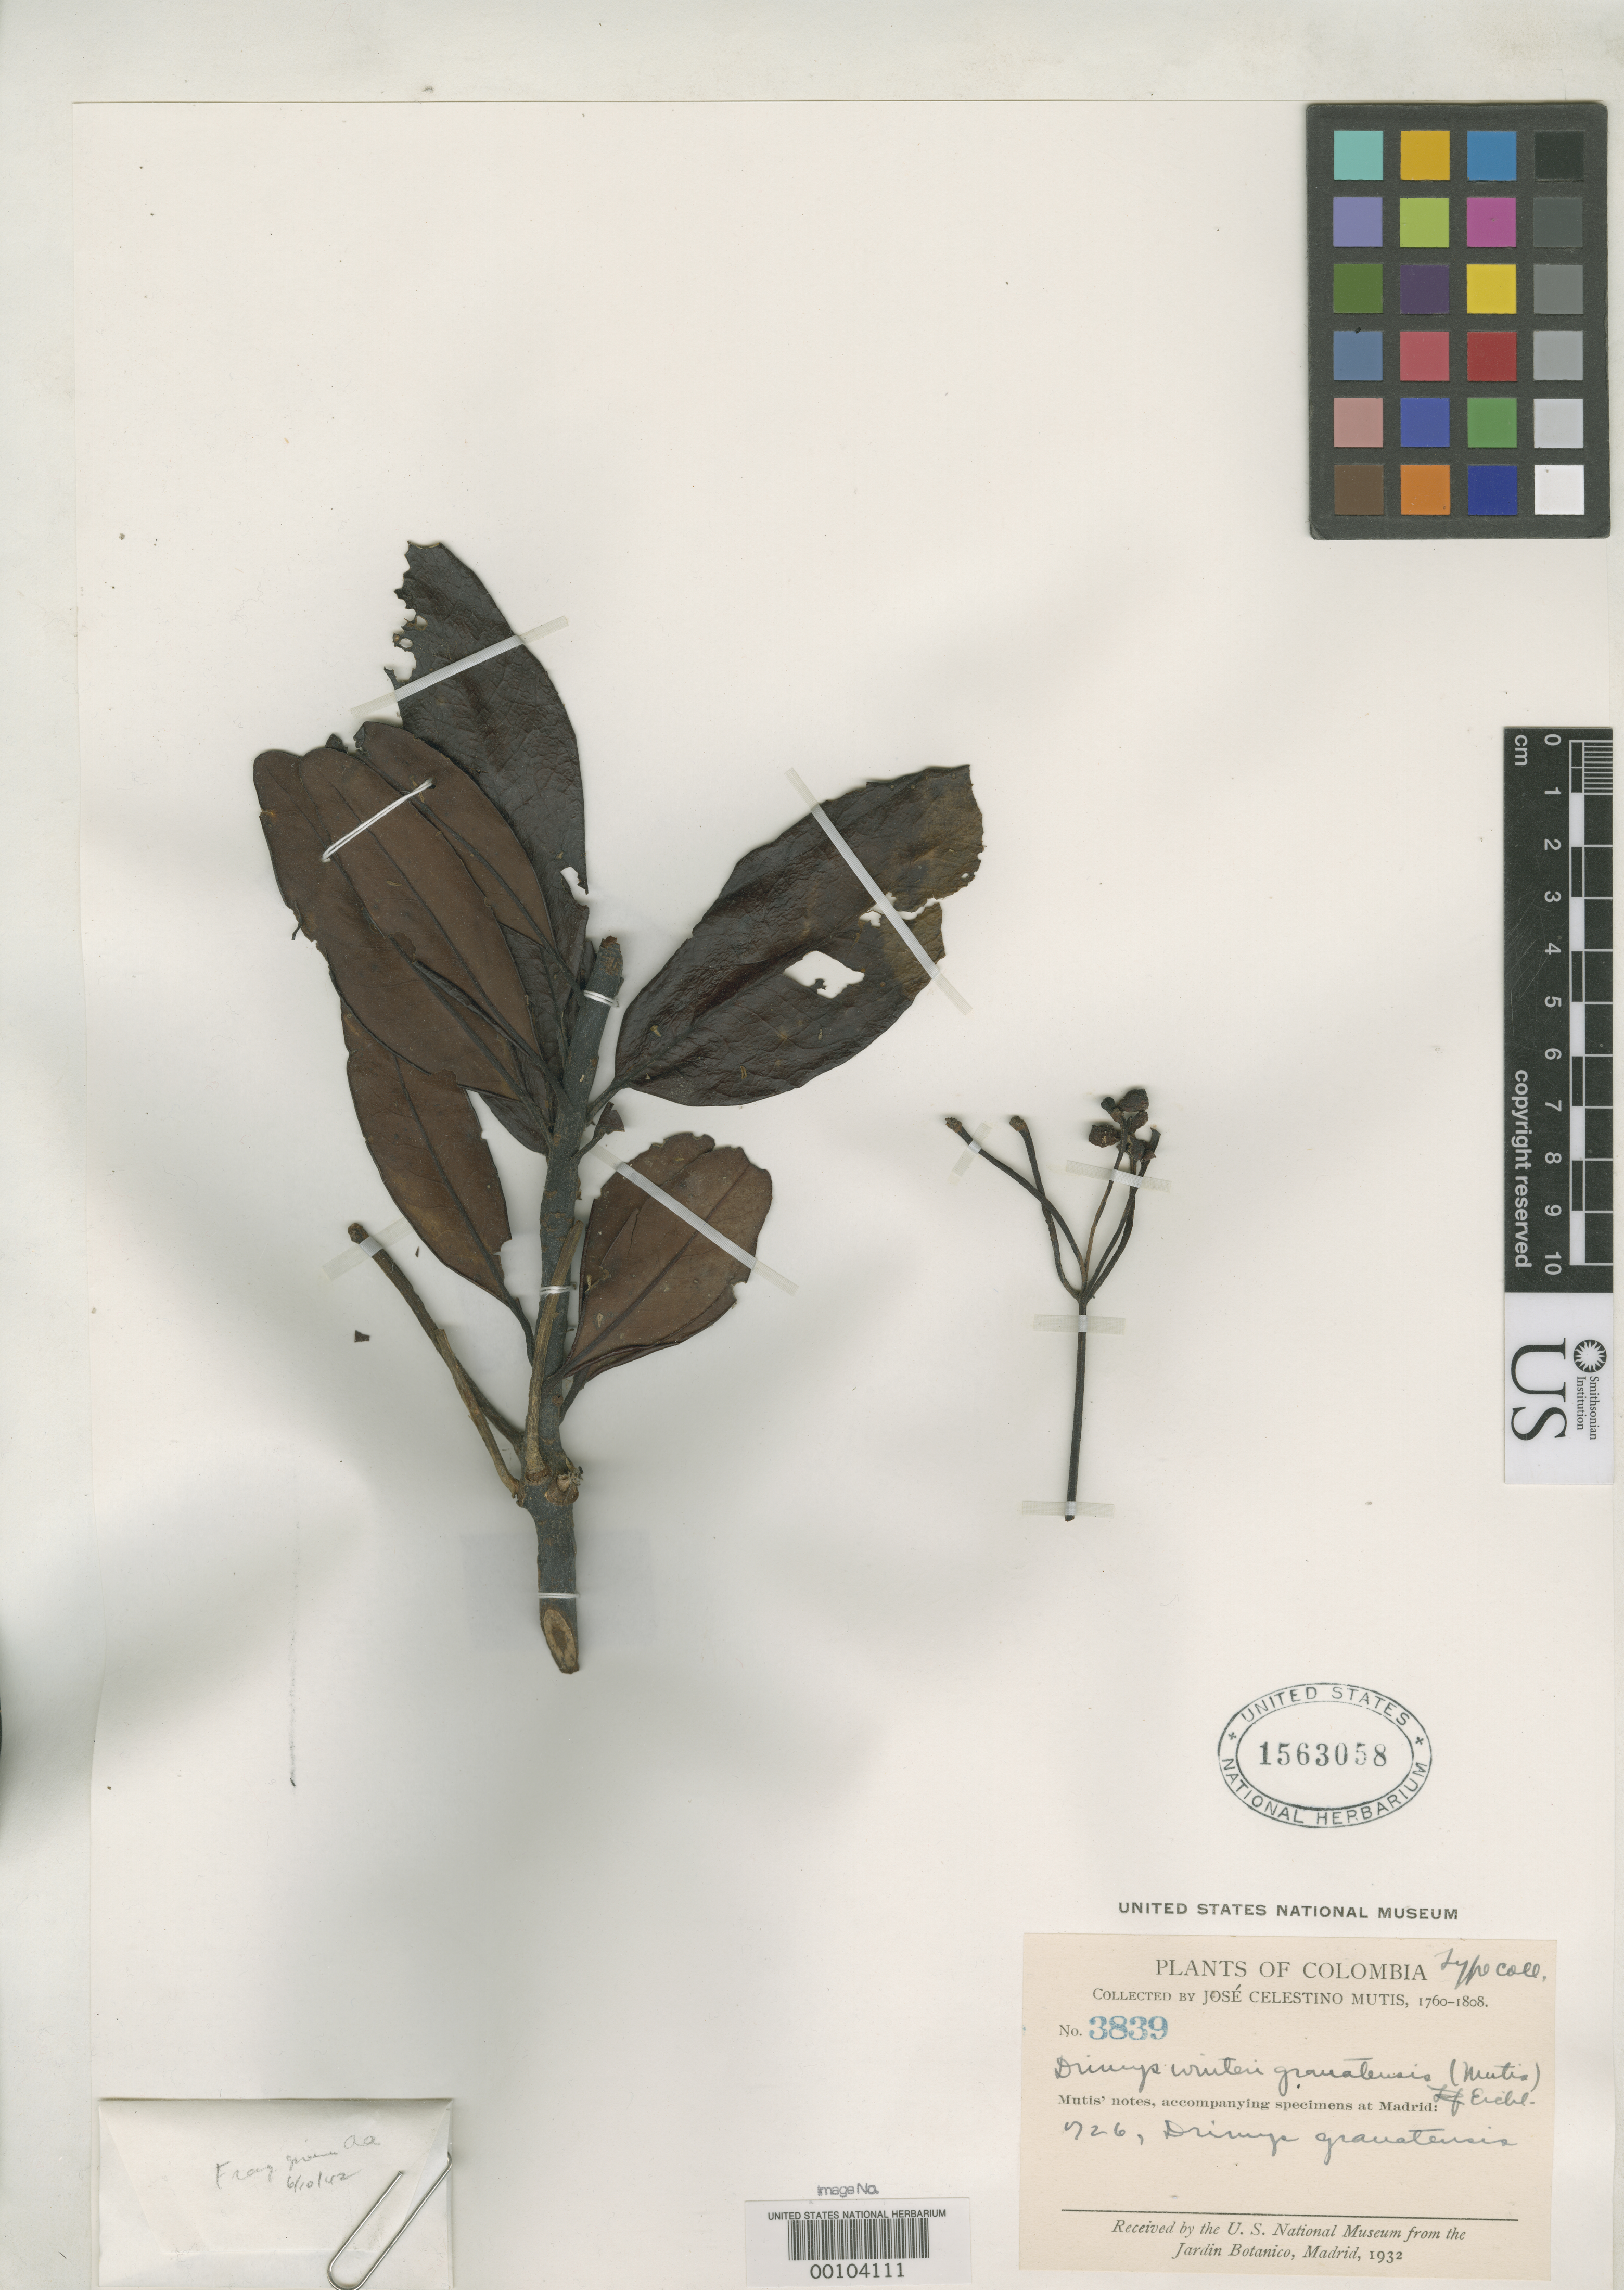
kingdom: Plantae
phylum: Tracheophyta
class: Magnoliopsida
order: Canellales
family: Winteraceae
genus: Drimys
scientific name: Drimys granadensis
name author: L. f.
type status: Type Collection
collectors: J. C. B. Mutis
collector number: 3839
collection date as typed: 1760 to -- --- 1808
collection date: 1760/1808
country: Colombia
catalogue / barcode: US 1563058